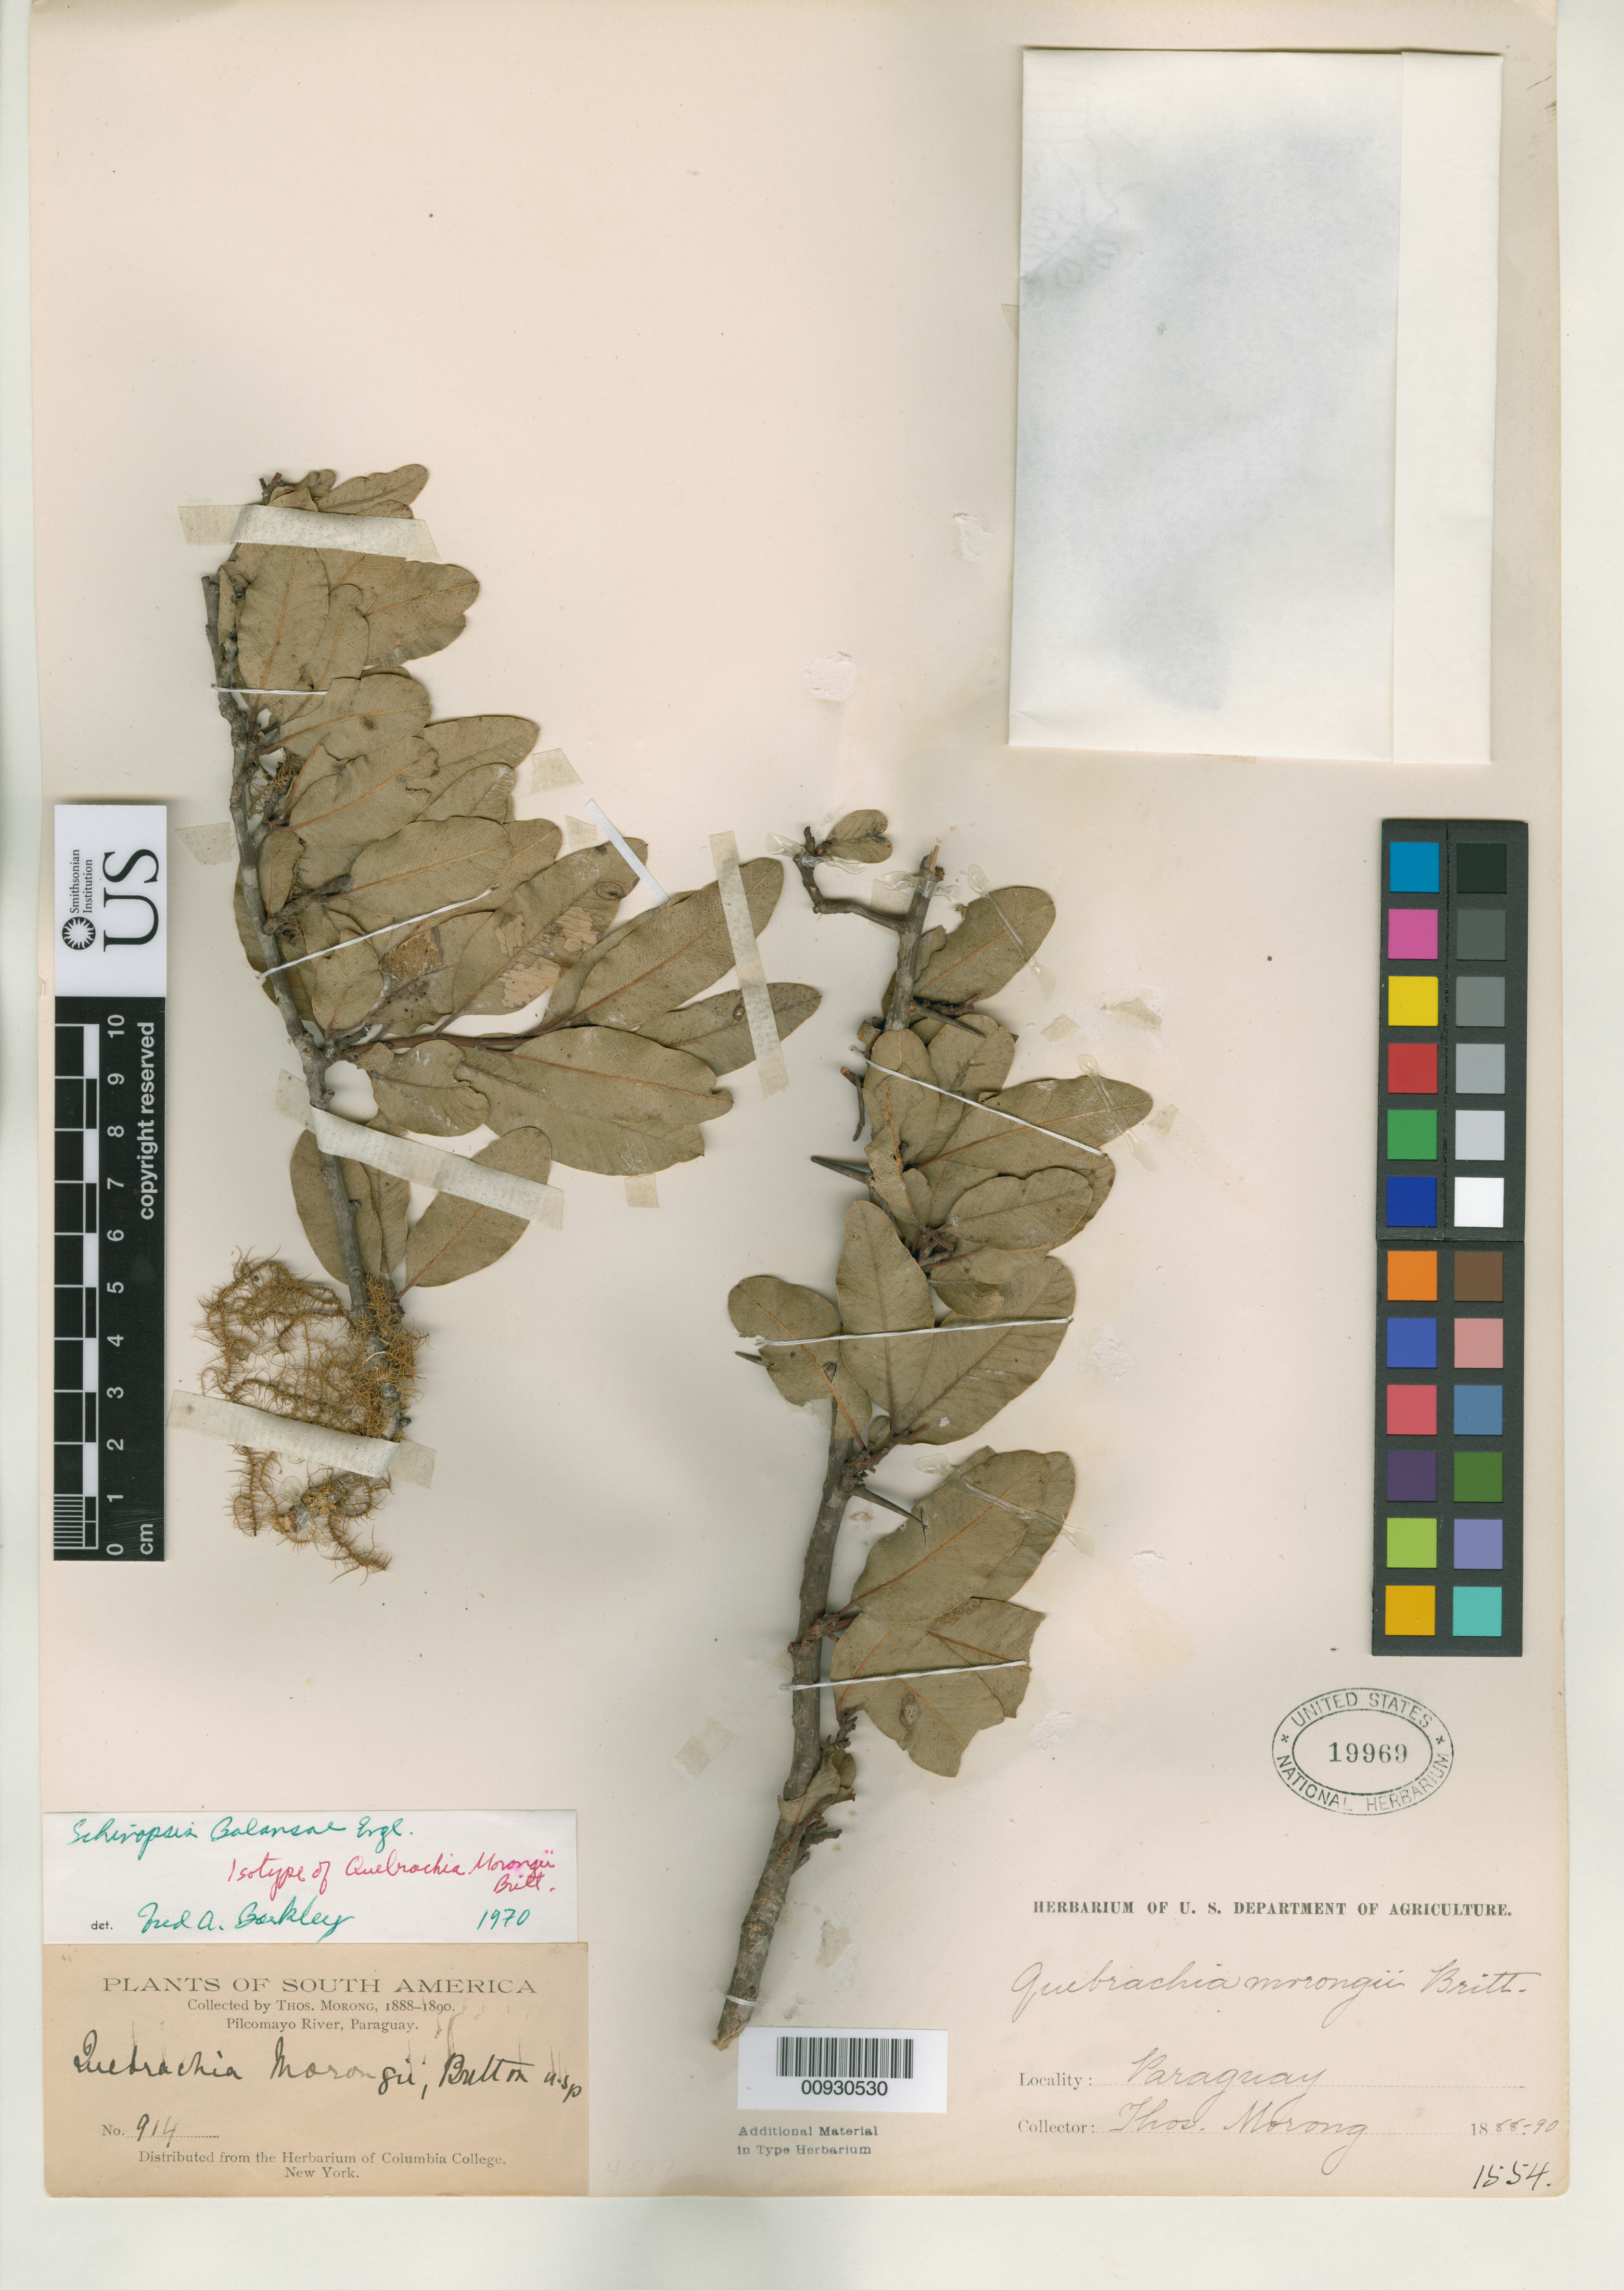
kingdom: Plantae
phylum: Tracheophyta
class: Magnoliopsida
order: Sapindales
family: Anacardiaceae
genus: Quebrachia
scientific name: Quebrachia morongii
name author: Britton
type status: Isosyntype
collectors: T. Morong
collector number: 914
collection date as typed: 1888 to -- --- 1890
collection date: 1888/1890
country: Paraguay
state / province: Boqueron / Presidente Hayes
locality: Pilcomayo River.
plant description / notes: Annotated as "isotype" by F.A. Barkley, 1970 but protologue cites 2 collections. This sheet is an isolectotype, if effectively lectotypified by T. Meyer & F.A. Barkley, Lilloa 33: 214 (1973).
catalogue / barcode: US 19969